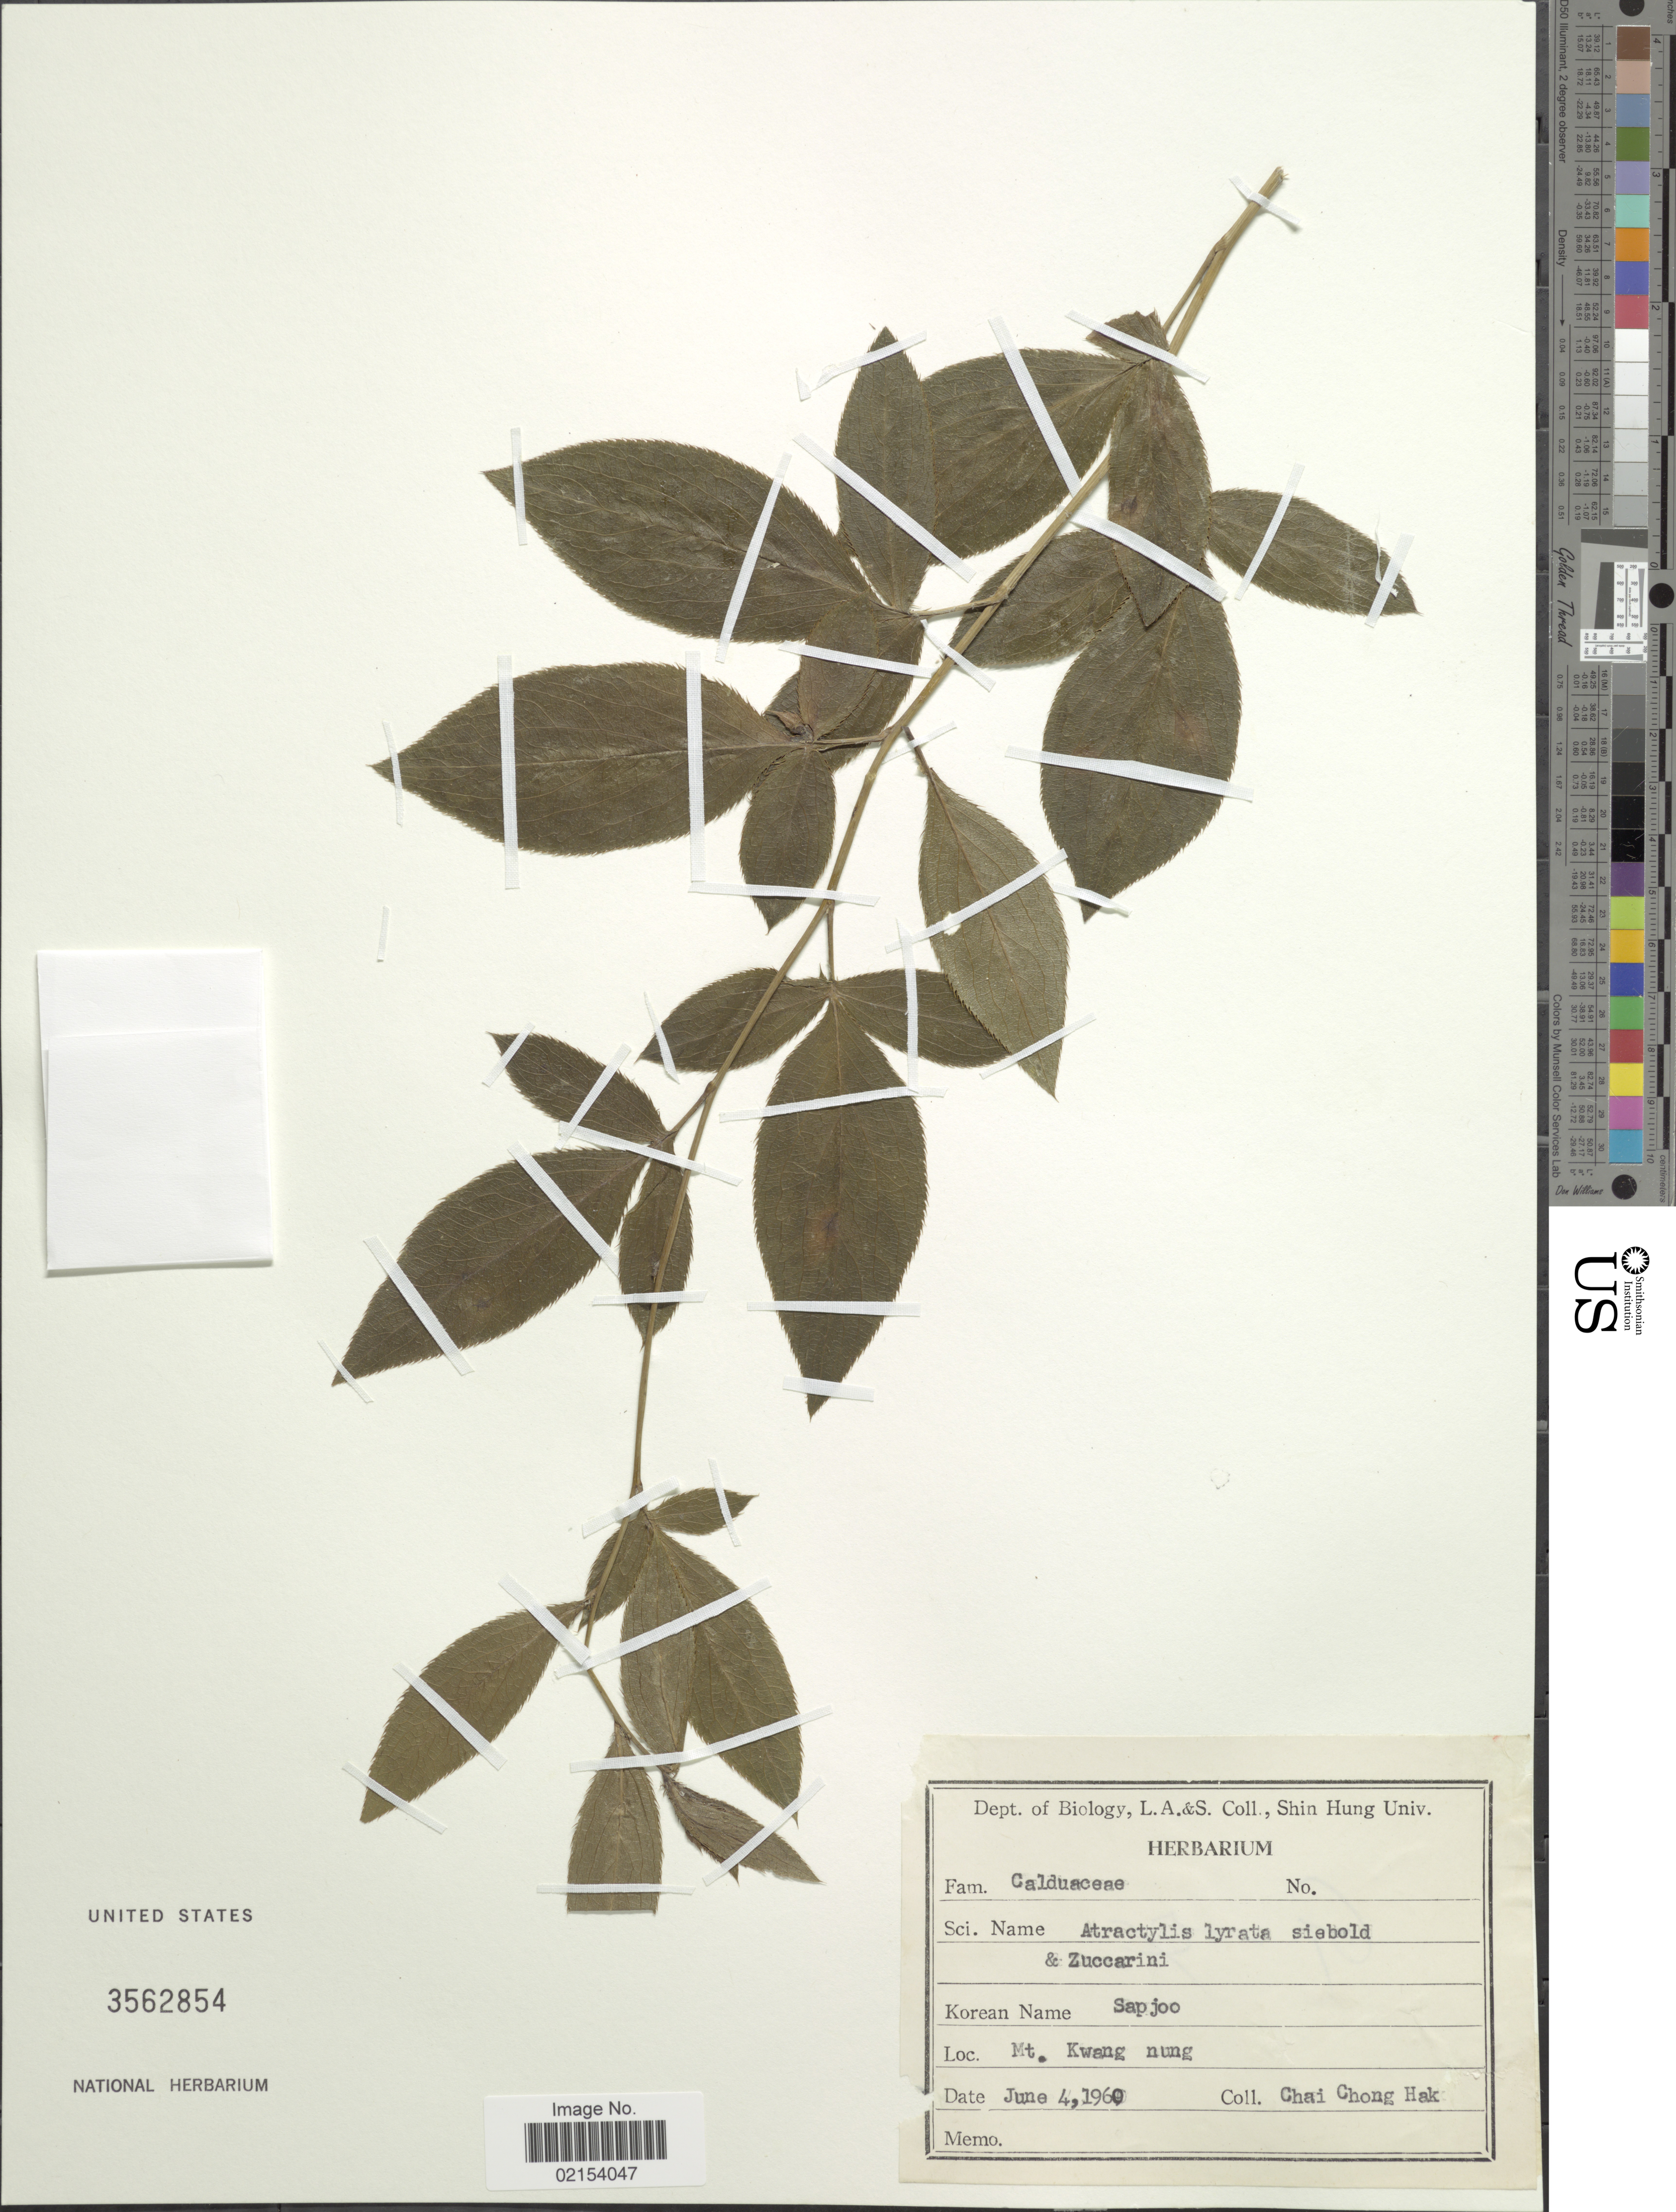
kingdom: Plantae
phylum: Tracheophyta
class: Magnoliopsida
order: Asterales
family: Asteraceae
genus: Atractylodes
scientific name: Atractylodes lancea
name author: (Thunb.) DC.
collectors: C. Chai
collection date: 1960-06-04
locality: Mt. Kwang nung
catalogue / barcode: US 3562845